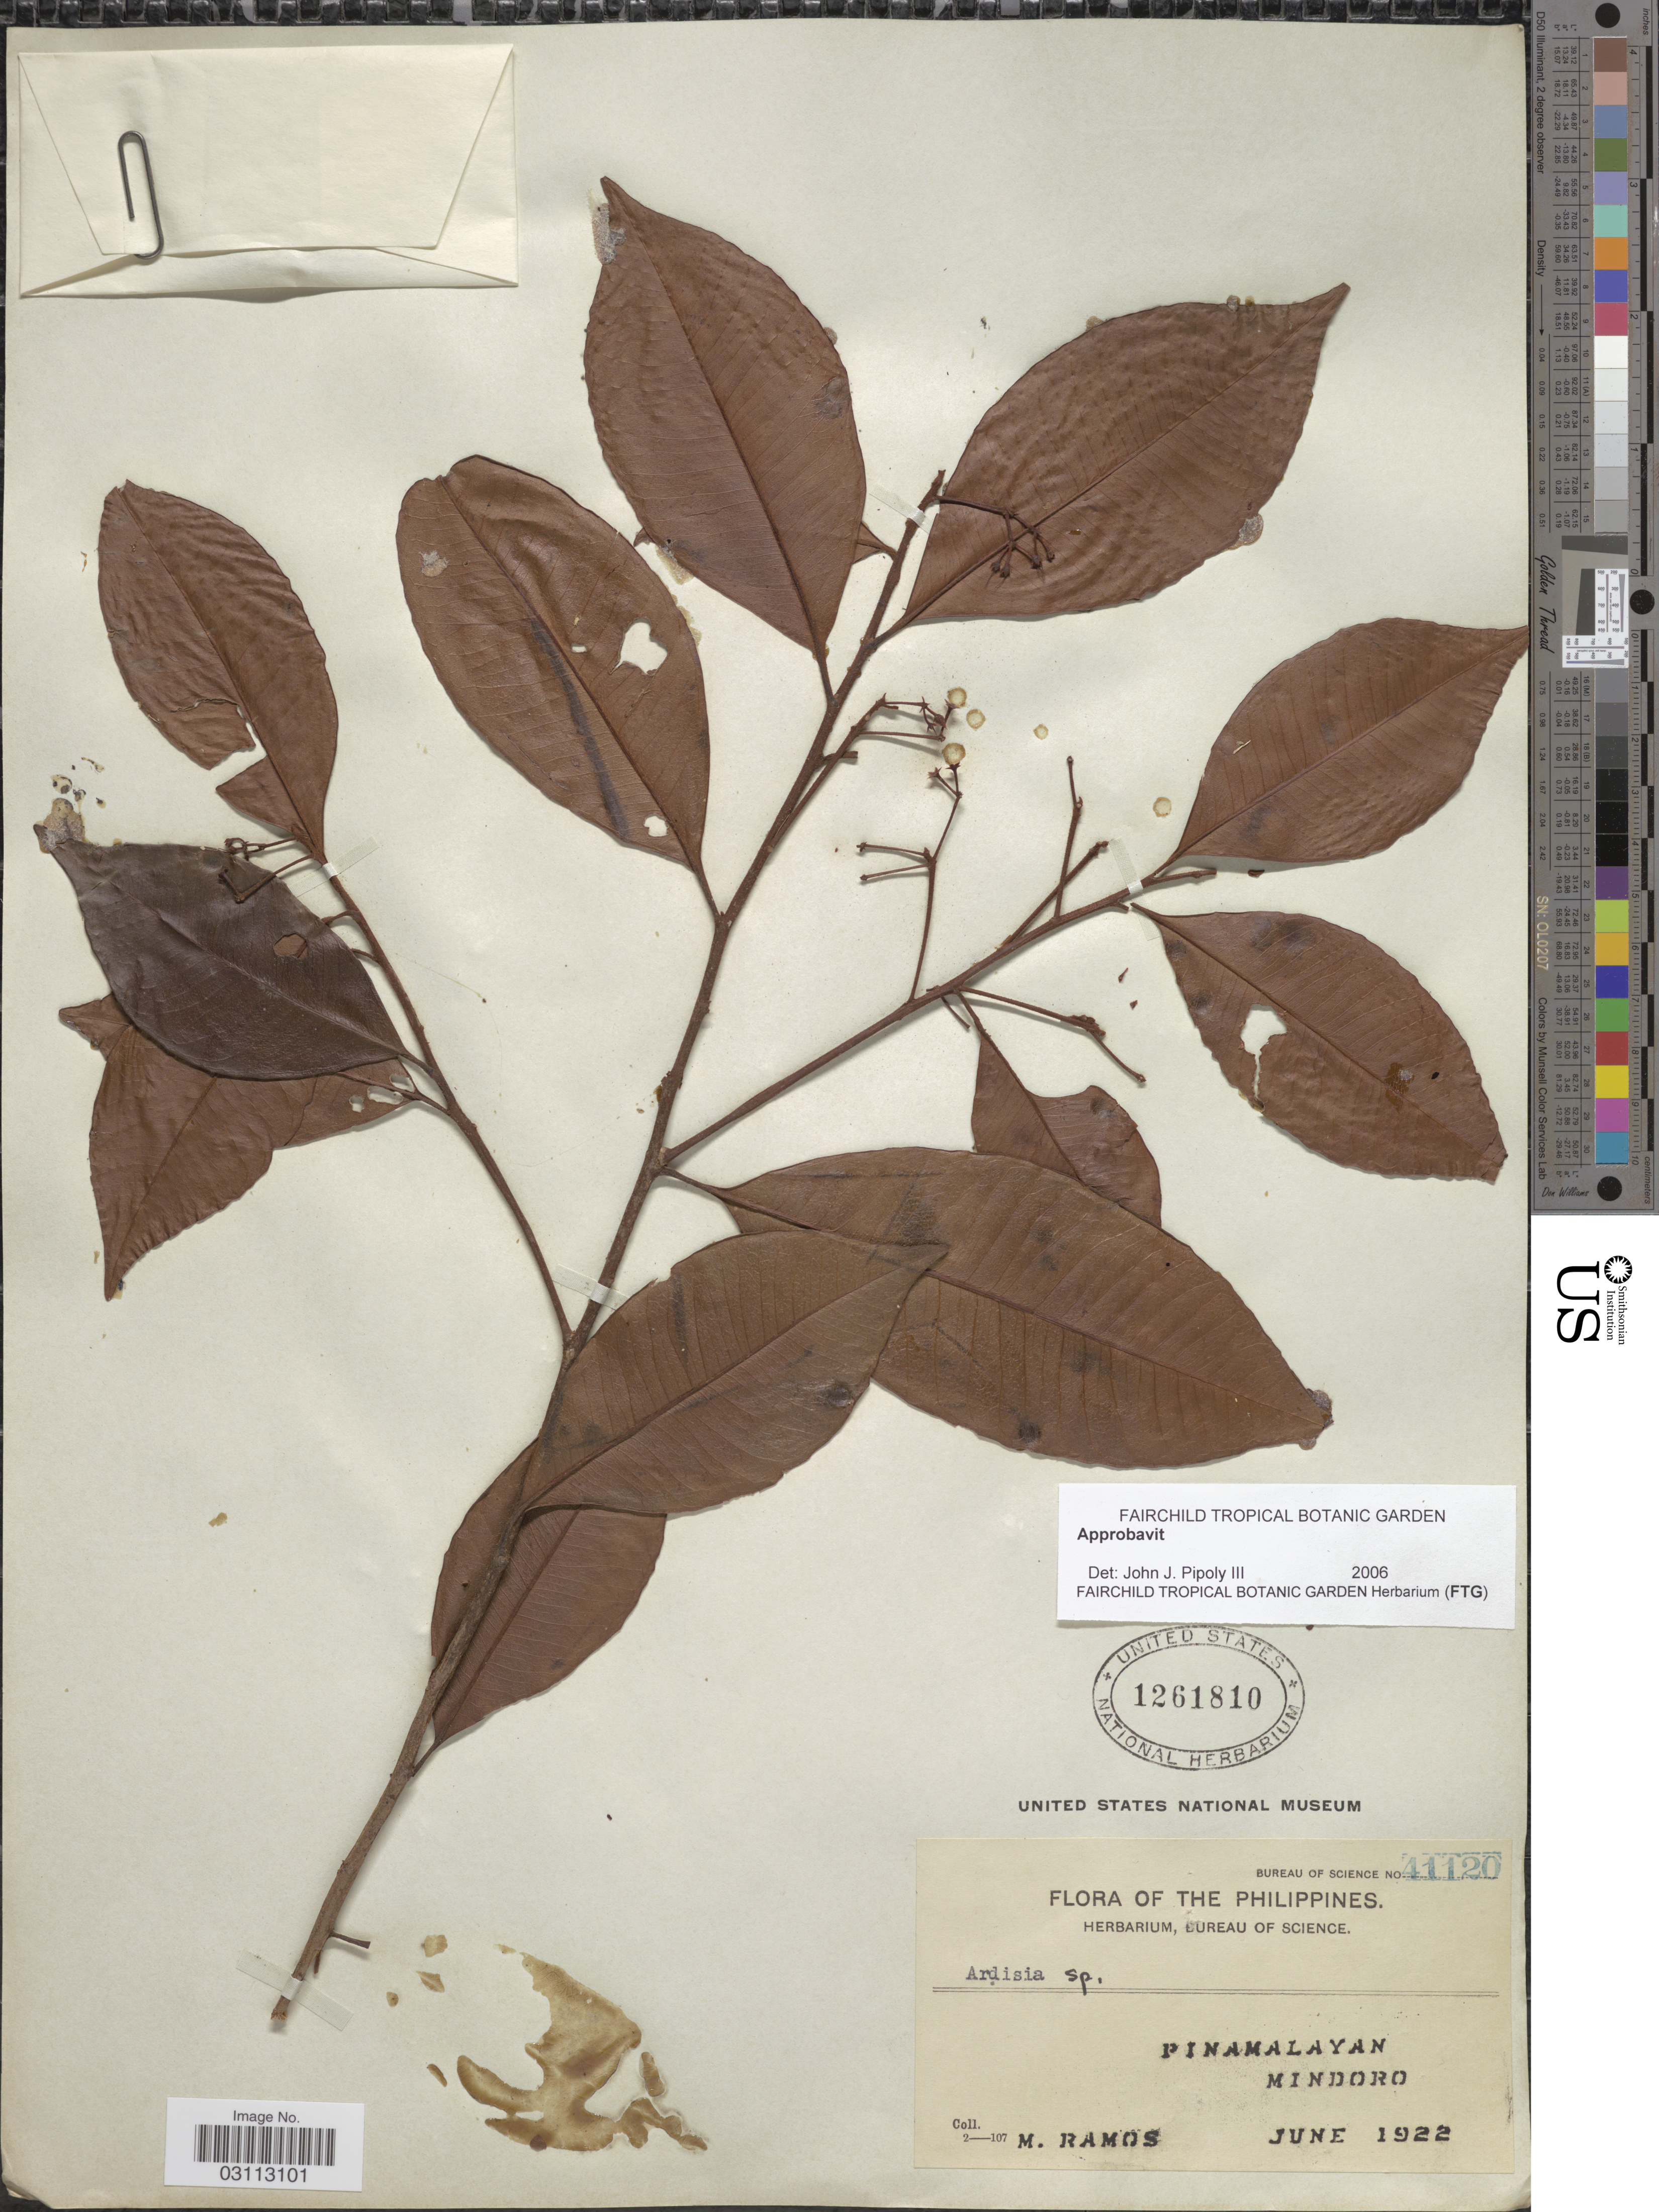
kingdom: Plantae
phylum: Tracheophyta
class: Magnoliopsida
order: Ericales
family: Primulaceae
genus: Ardisia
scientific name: Ardisia sp.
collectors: M. Ramos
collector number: Bureau of Science 41120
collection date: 1922-06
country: Philippines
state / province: Mimaropa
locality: Pinamalayan. Mindoro.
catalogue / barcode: US 1261810